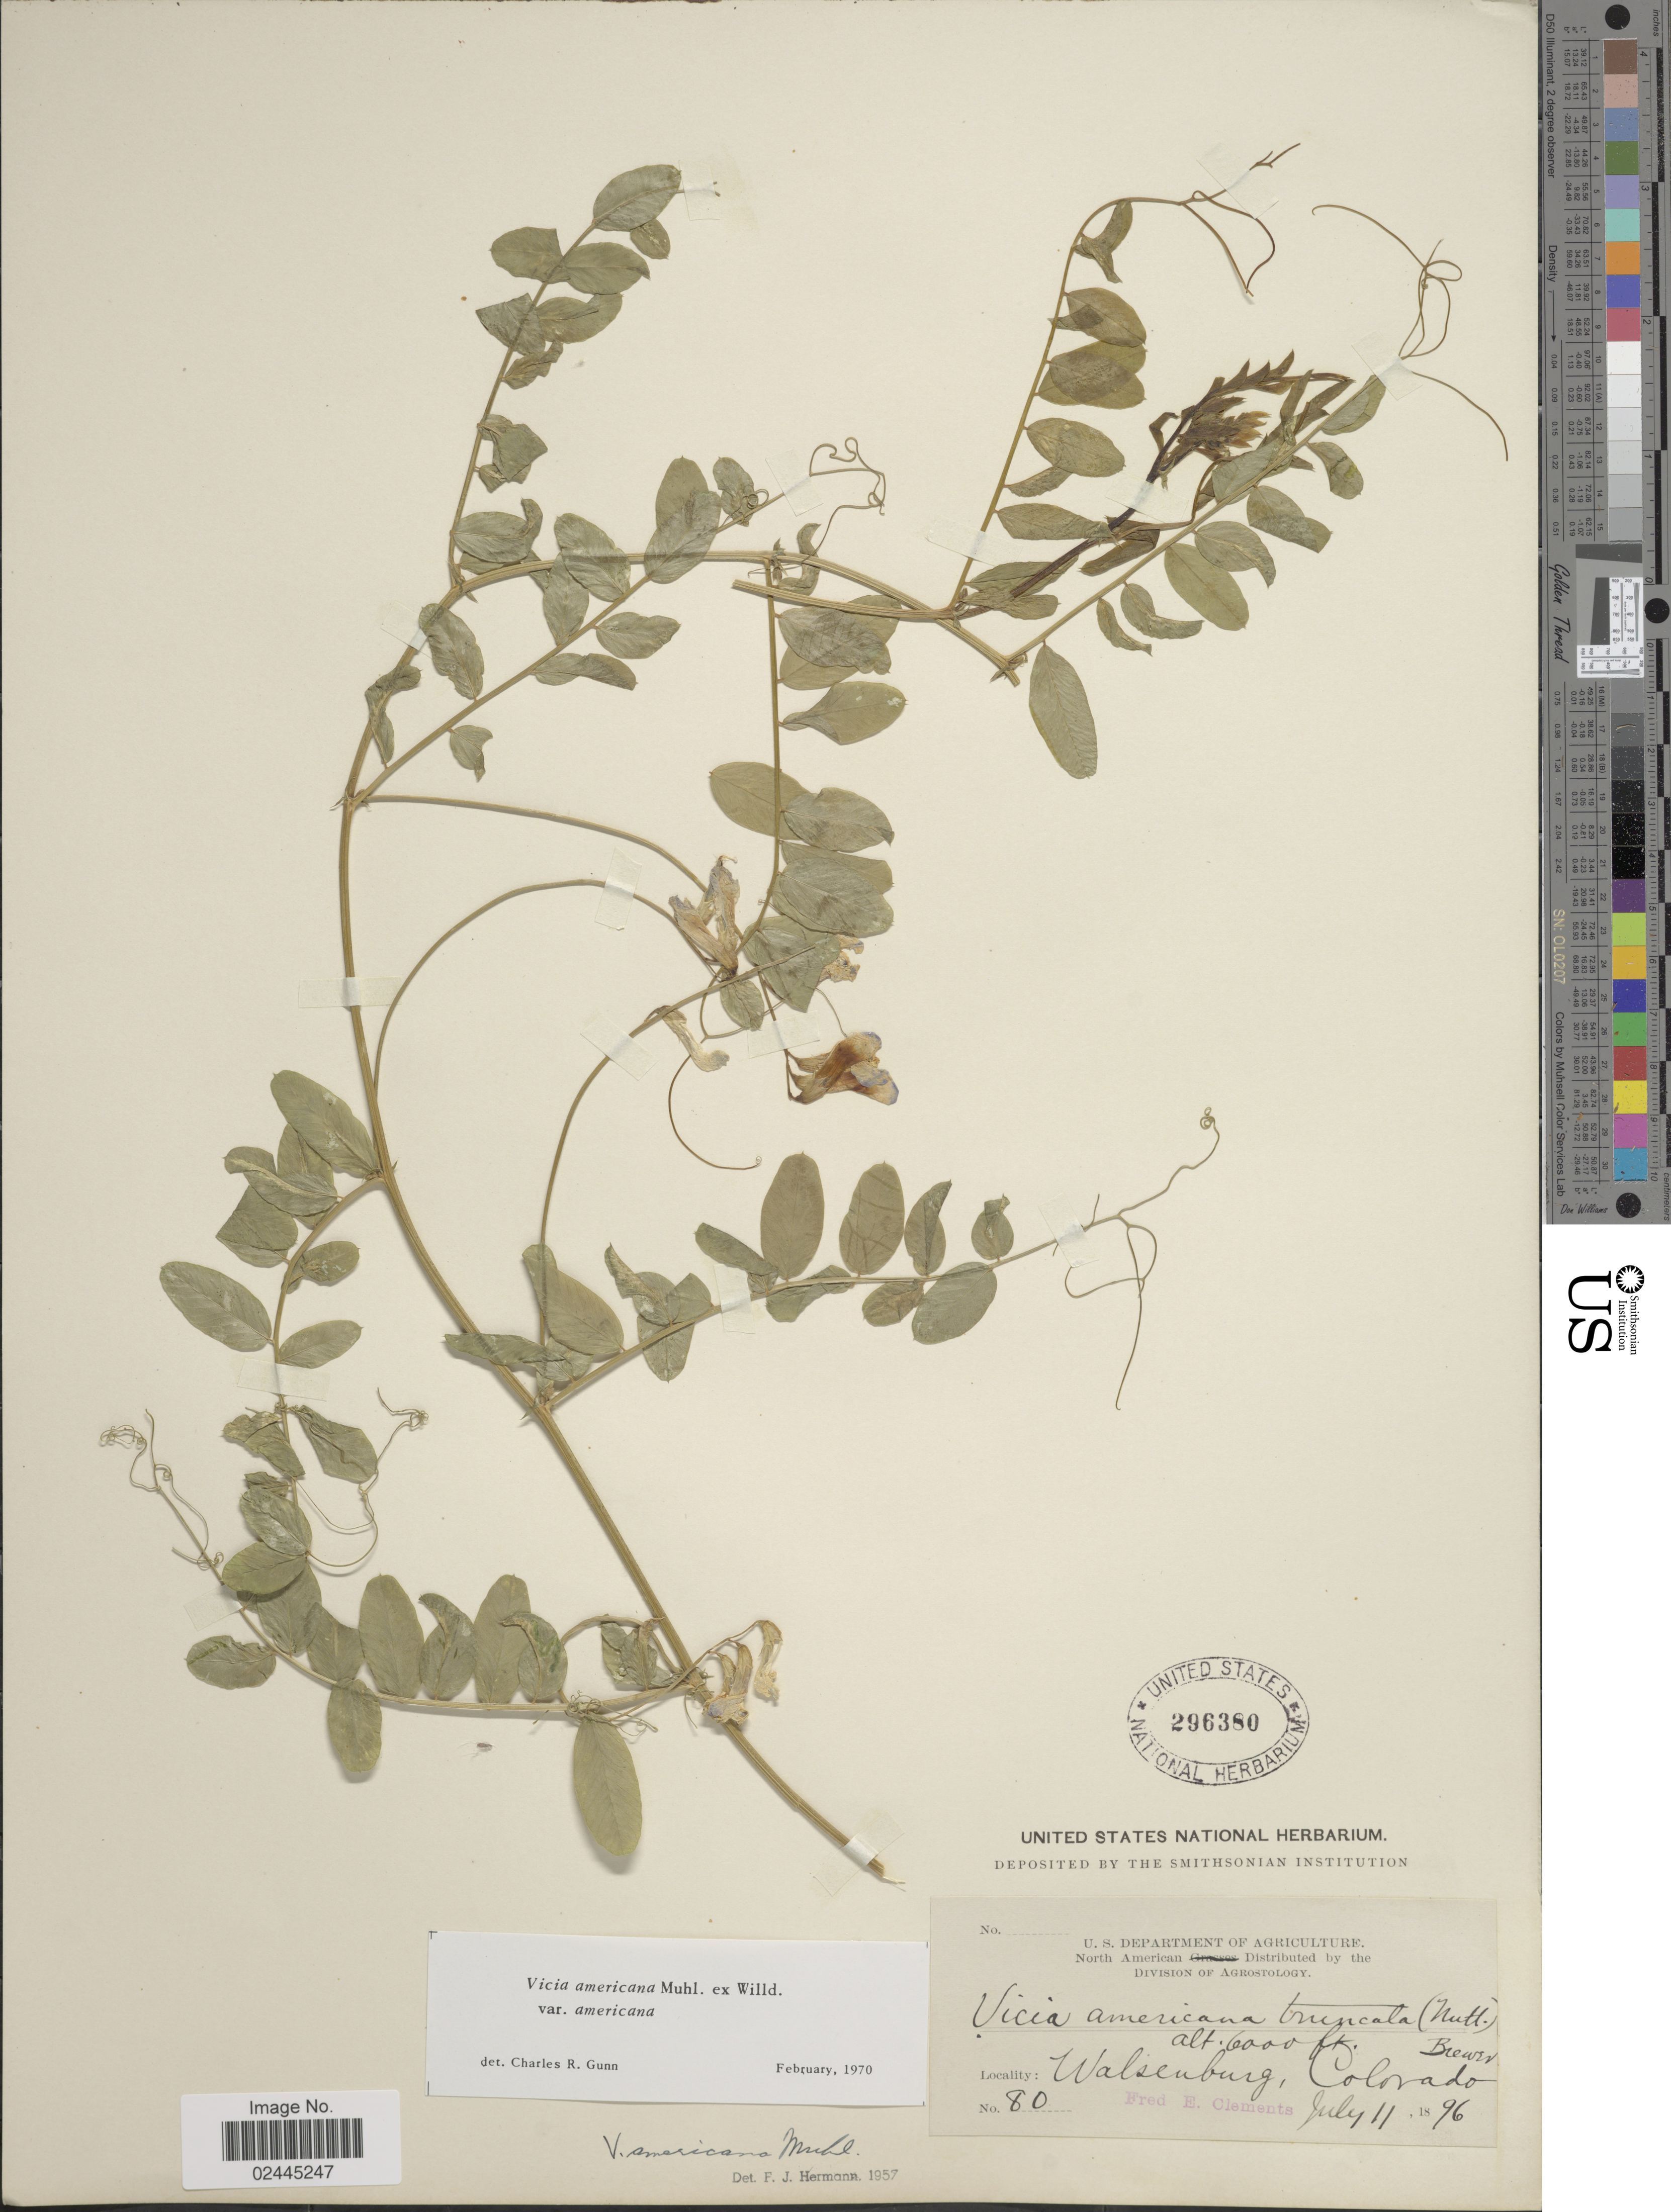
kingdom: Plantae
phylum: Tracheophyta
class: Magnoliopsida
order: Fabales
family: Fabaceae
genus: Vicia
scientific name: Vicia americana var. americana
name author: Muhl. ex Willd.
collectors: F. E. Clements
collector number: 80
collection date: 1896-07-11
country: United States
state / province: Colorado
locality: Walsenburg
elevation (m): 1829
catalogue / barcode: US 296380